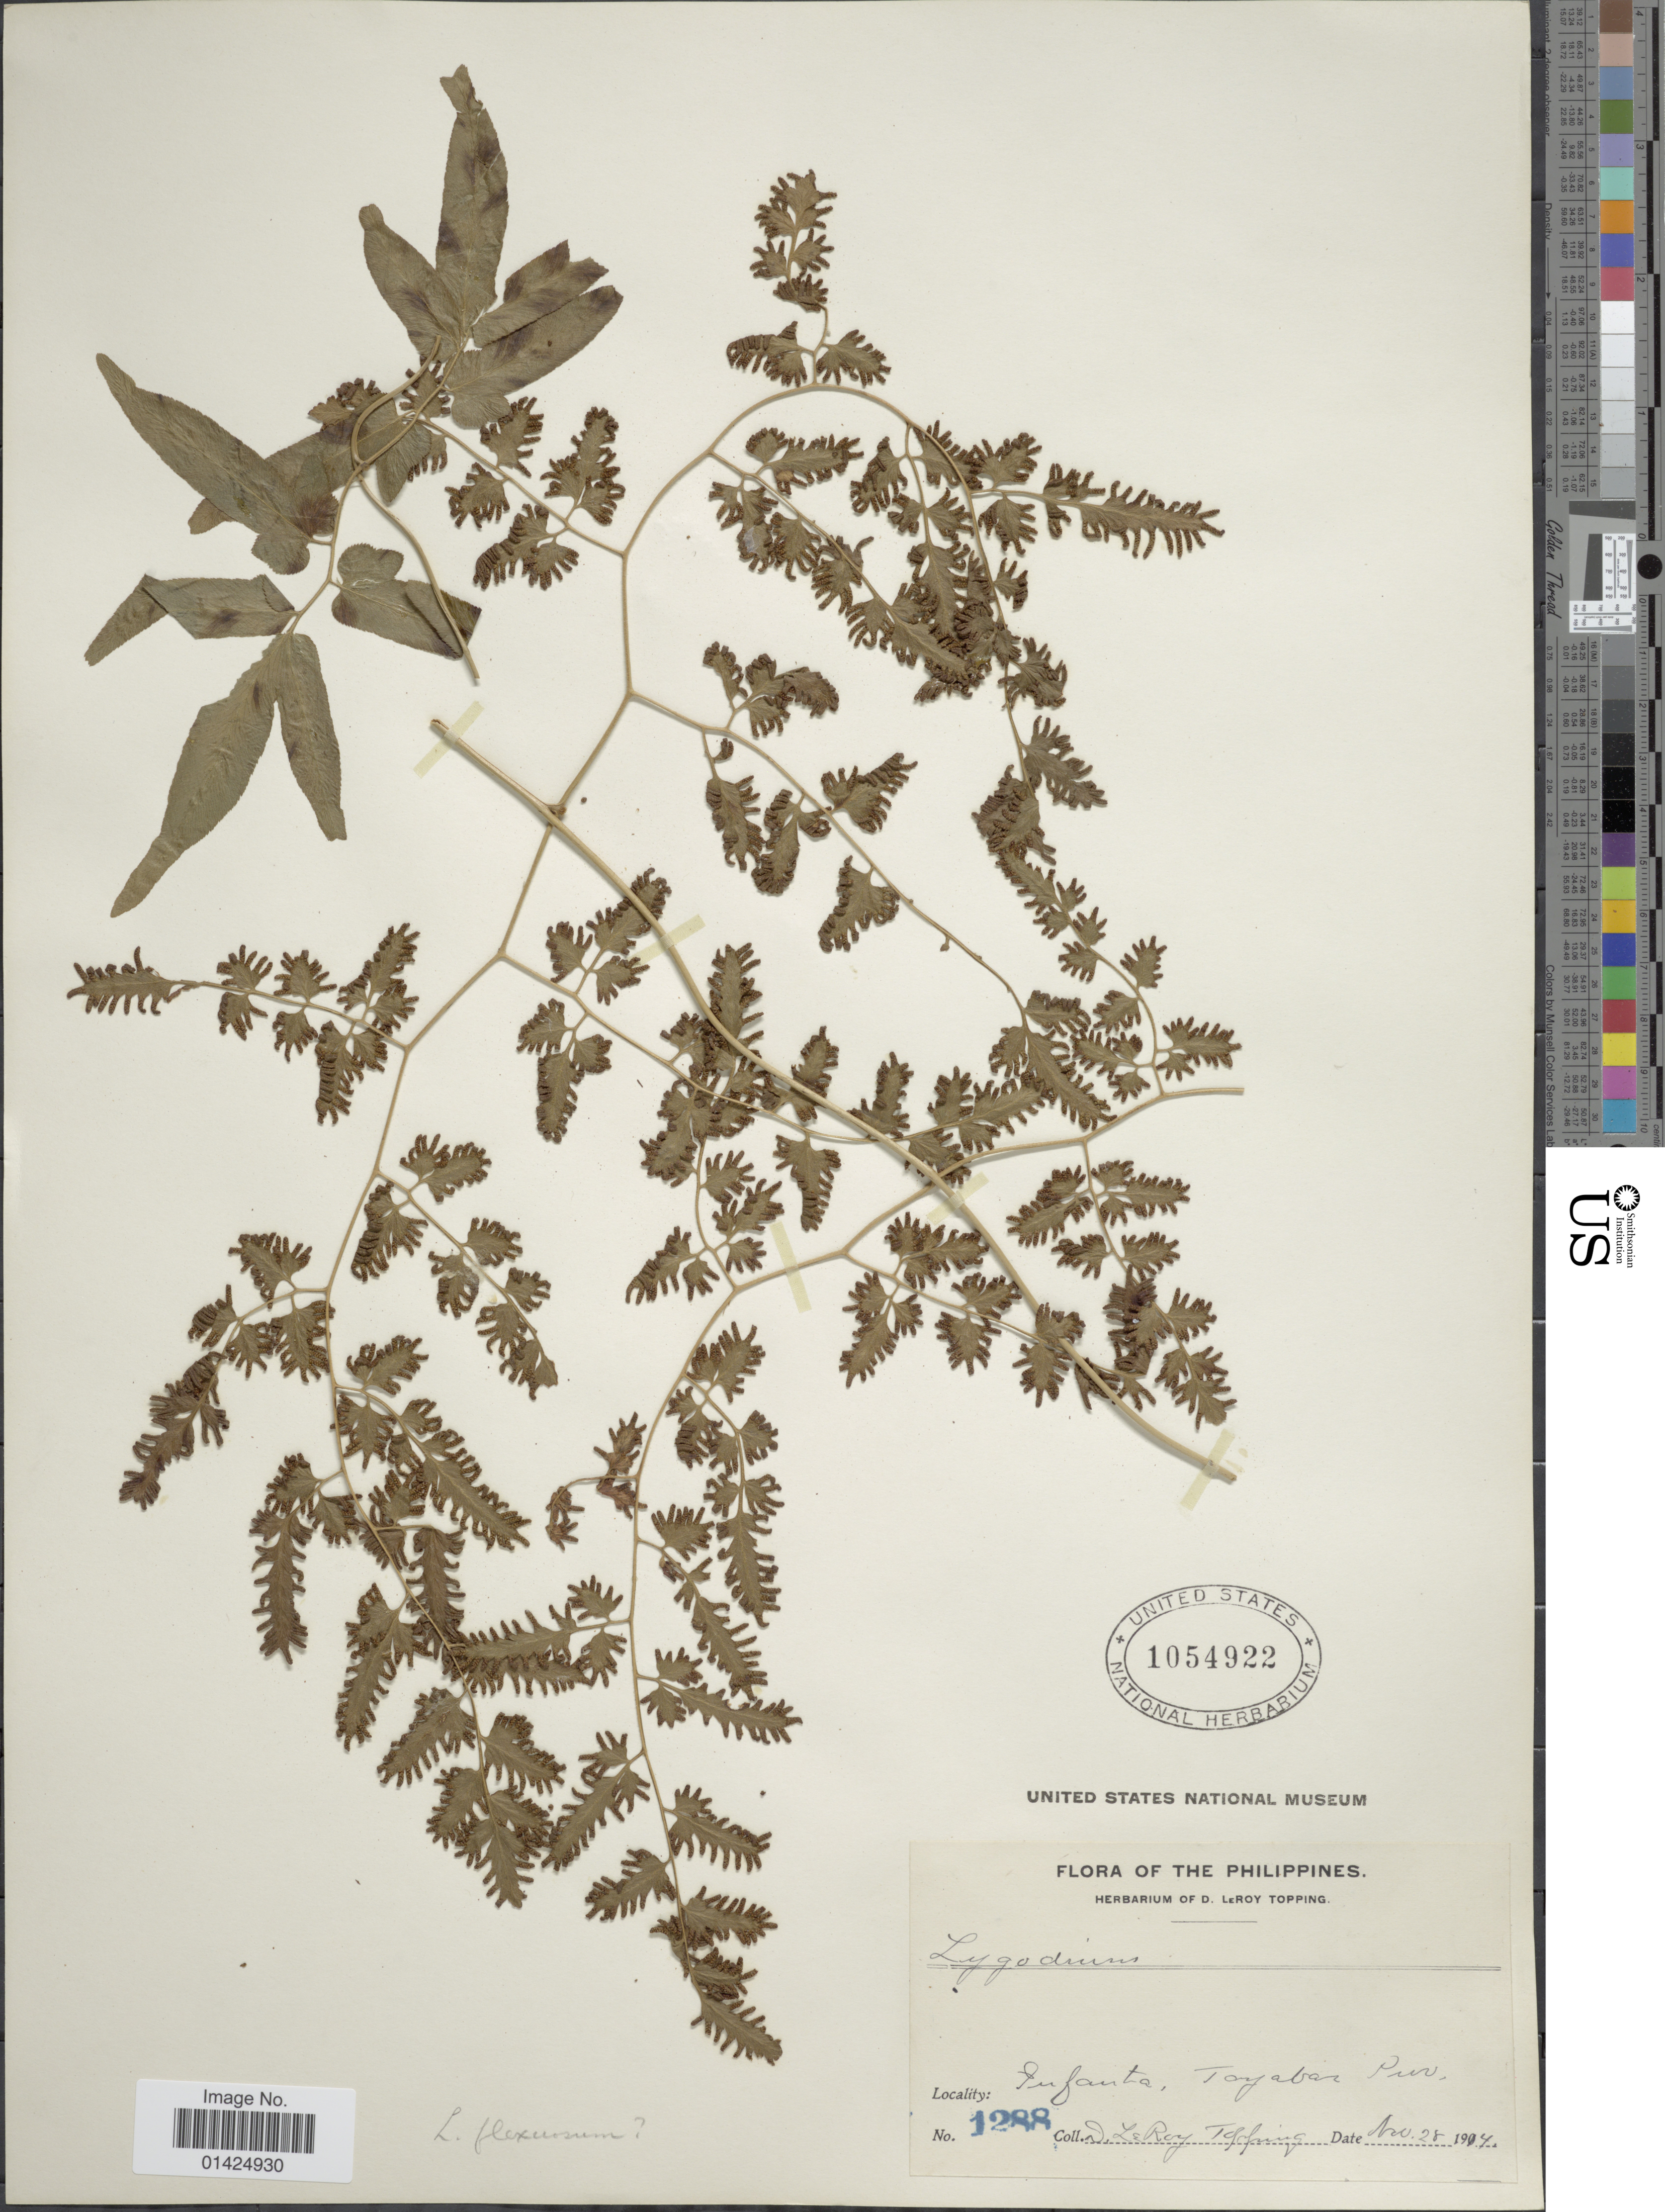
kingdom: Plantae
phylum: Tracheophyta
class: Polypodiopsida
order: Schizaeales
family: Lygodiaceae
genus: Lygodium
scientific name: Lygodium flexuosum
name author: Sw.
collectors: D. L. Topping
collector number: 1288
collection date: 1914-11-28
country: Philippines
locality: Infanta, Tayabas Prov.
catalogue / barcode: US 1054922